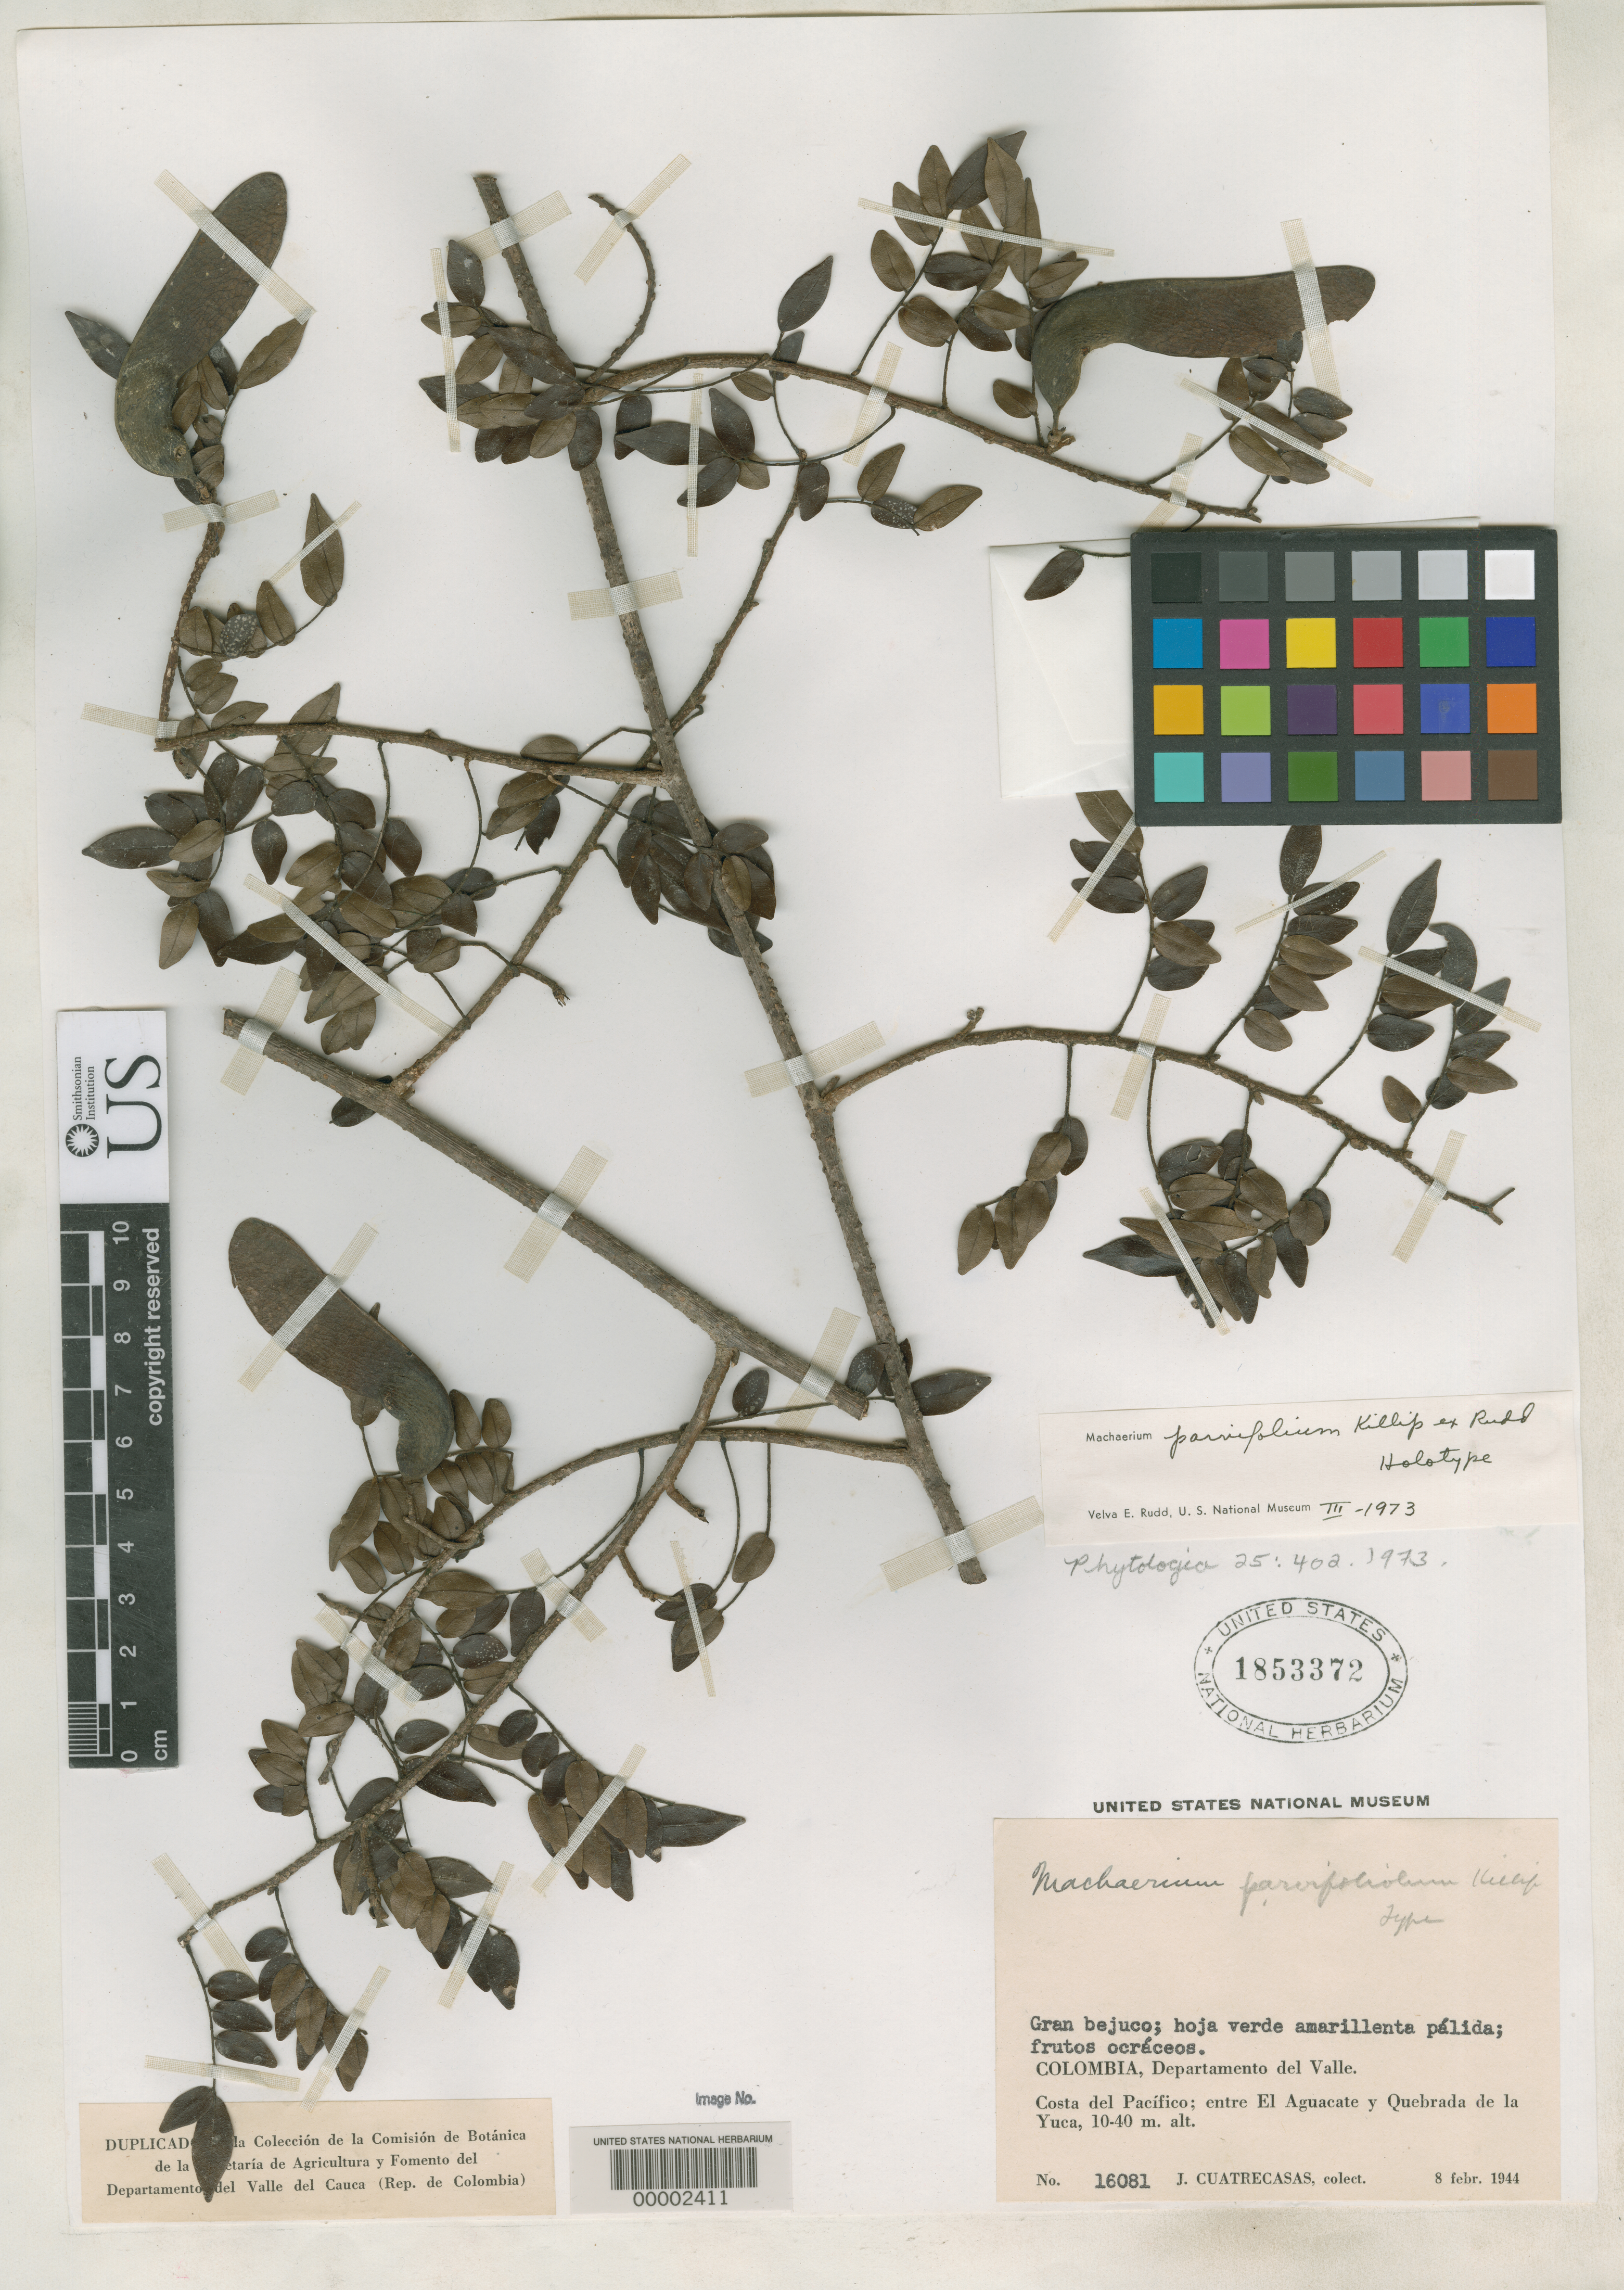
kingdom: Plantae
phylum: Tracheophyta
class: Magnoliopsida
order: Fabales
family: Fabaceae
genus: Machaerium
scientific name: Machaerium parvifolium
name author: Killip ex Rudd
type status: Holotype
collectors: J. Cuatrecasas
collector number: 16081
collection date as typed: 08 Feb 1944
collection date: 1944-02-08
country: Colombia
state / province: Valle del Cauca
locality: Costa del Pacifica, between El Aguacate and Quebrada de La Yuca.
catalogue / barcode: US 1853372